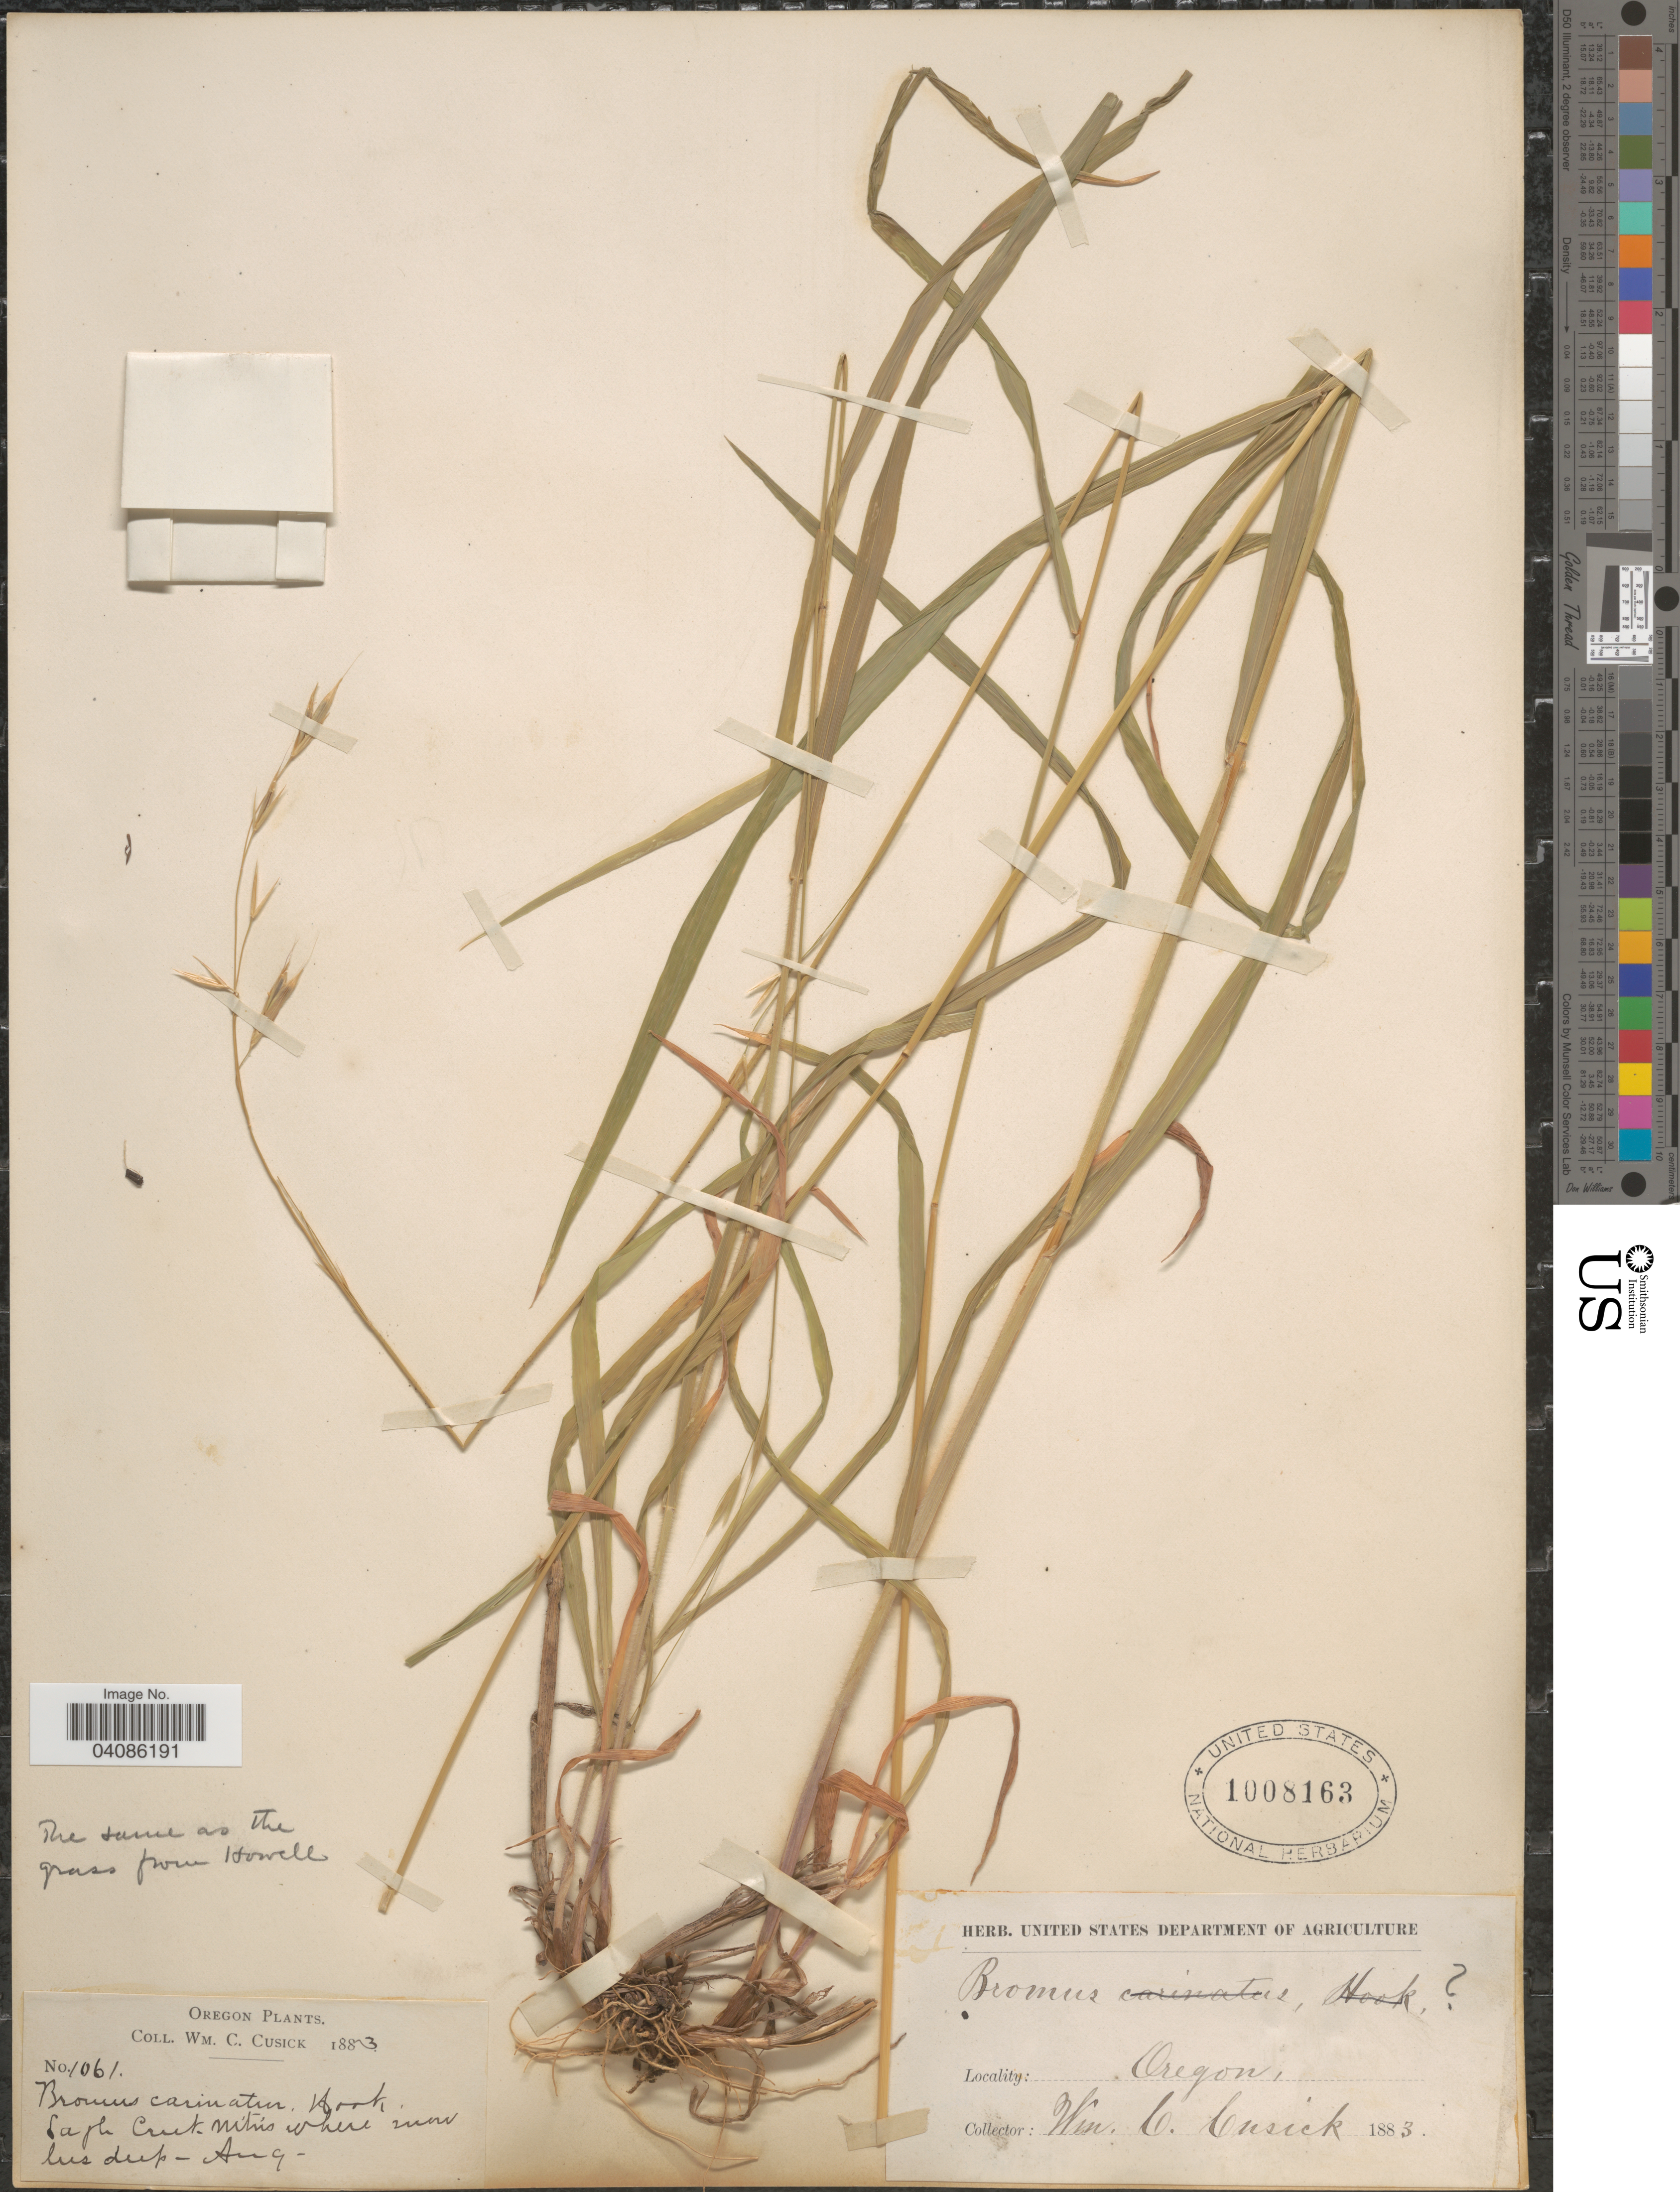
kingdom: Plantae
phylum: Tracheophyta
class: Liliopsida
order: Poales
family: Poaceae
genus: Bromus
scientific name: Bromus texensis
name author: (Shear) Hitchc.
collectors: W. C. Cusick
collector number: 1061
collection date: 1883-08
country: United States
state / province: Oregon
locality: Eagle Creek Mtn's.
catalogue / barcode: US 1008163